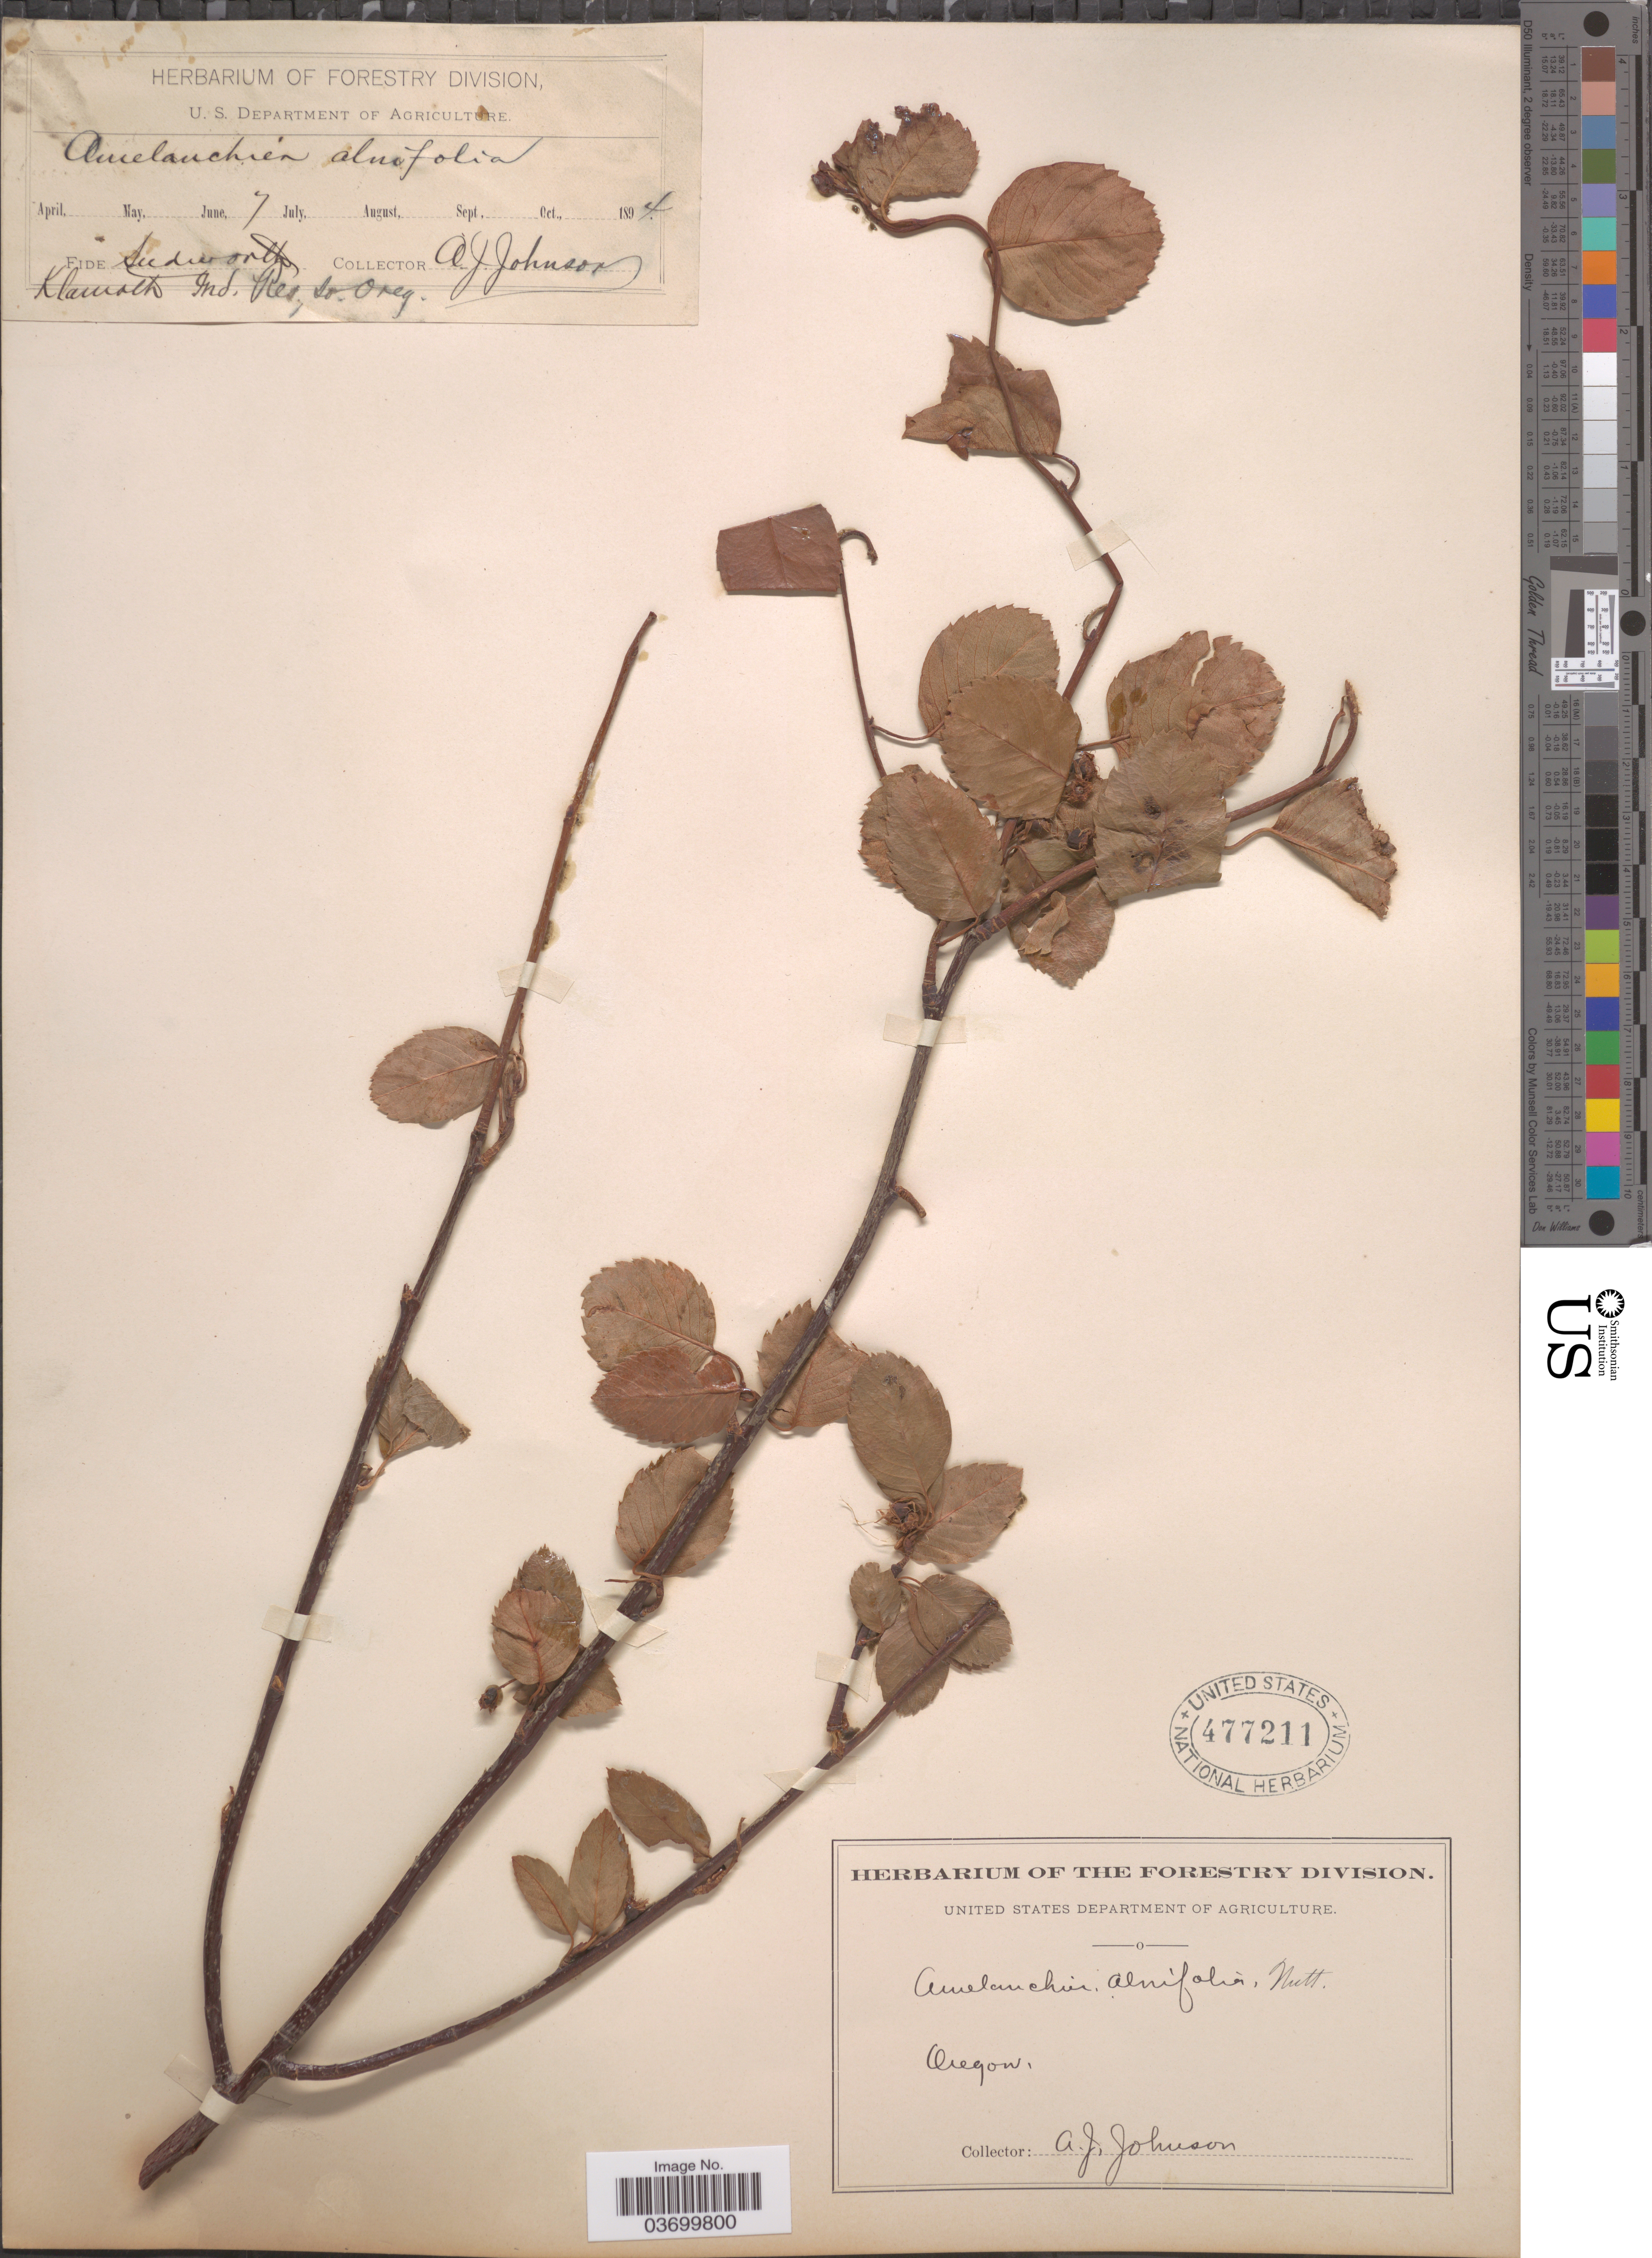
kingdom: Plantae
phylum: Tracheophyta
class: Magnoliopsida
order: Rosales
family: Rosaceae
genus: Amelanchier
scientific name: Amelanchier alnifolia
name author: (Nutt.) Nutt. ex M. Roem.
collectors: A. Johnson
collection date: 1894-06-07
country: United States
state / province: Oregon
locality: Klamath Ind. Res, So. Oreg.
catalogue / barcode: US 477211